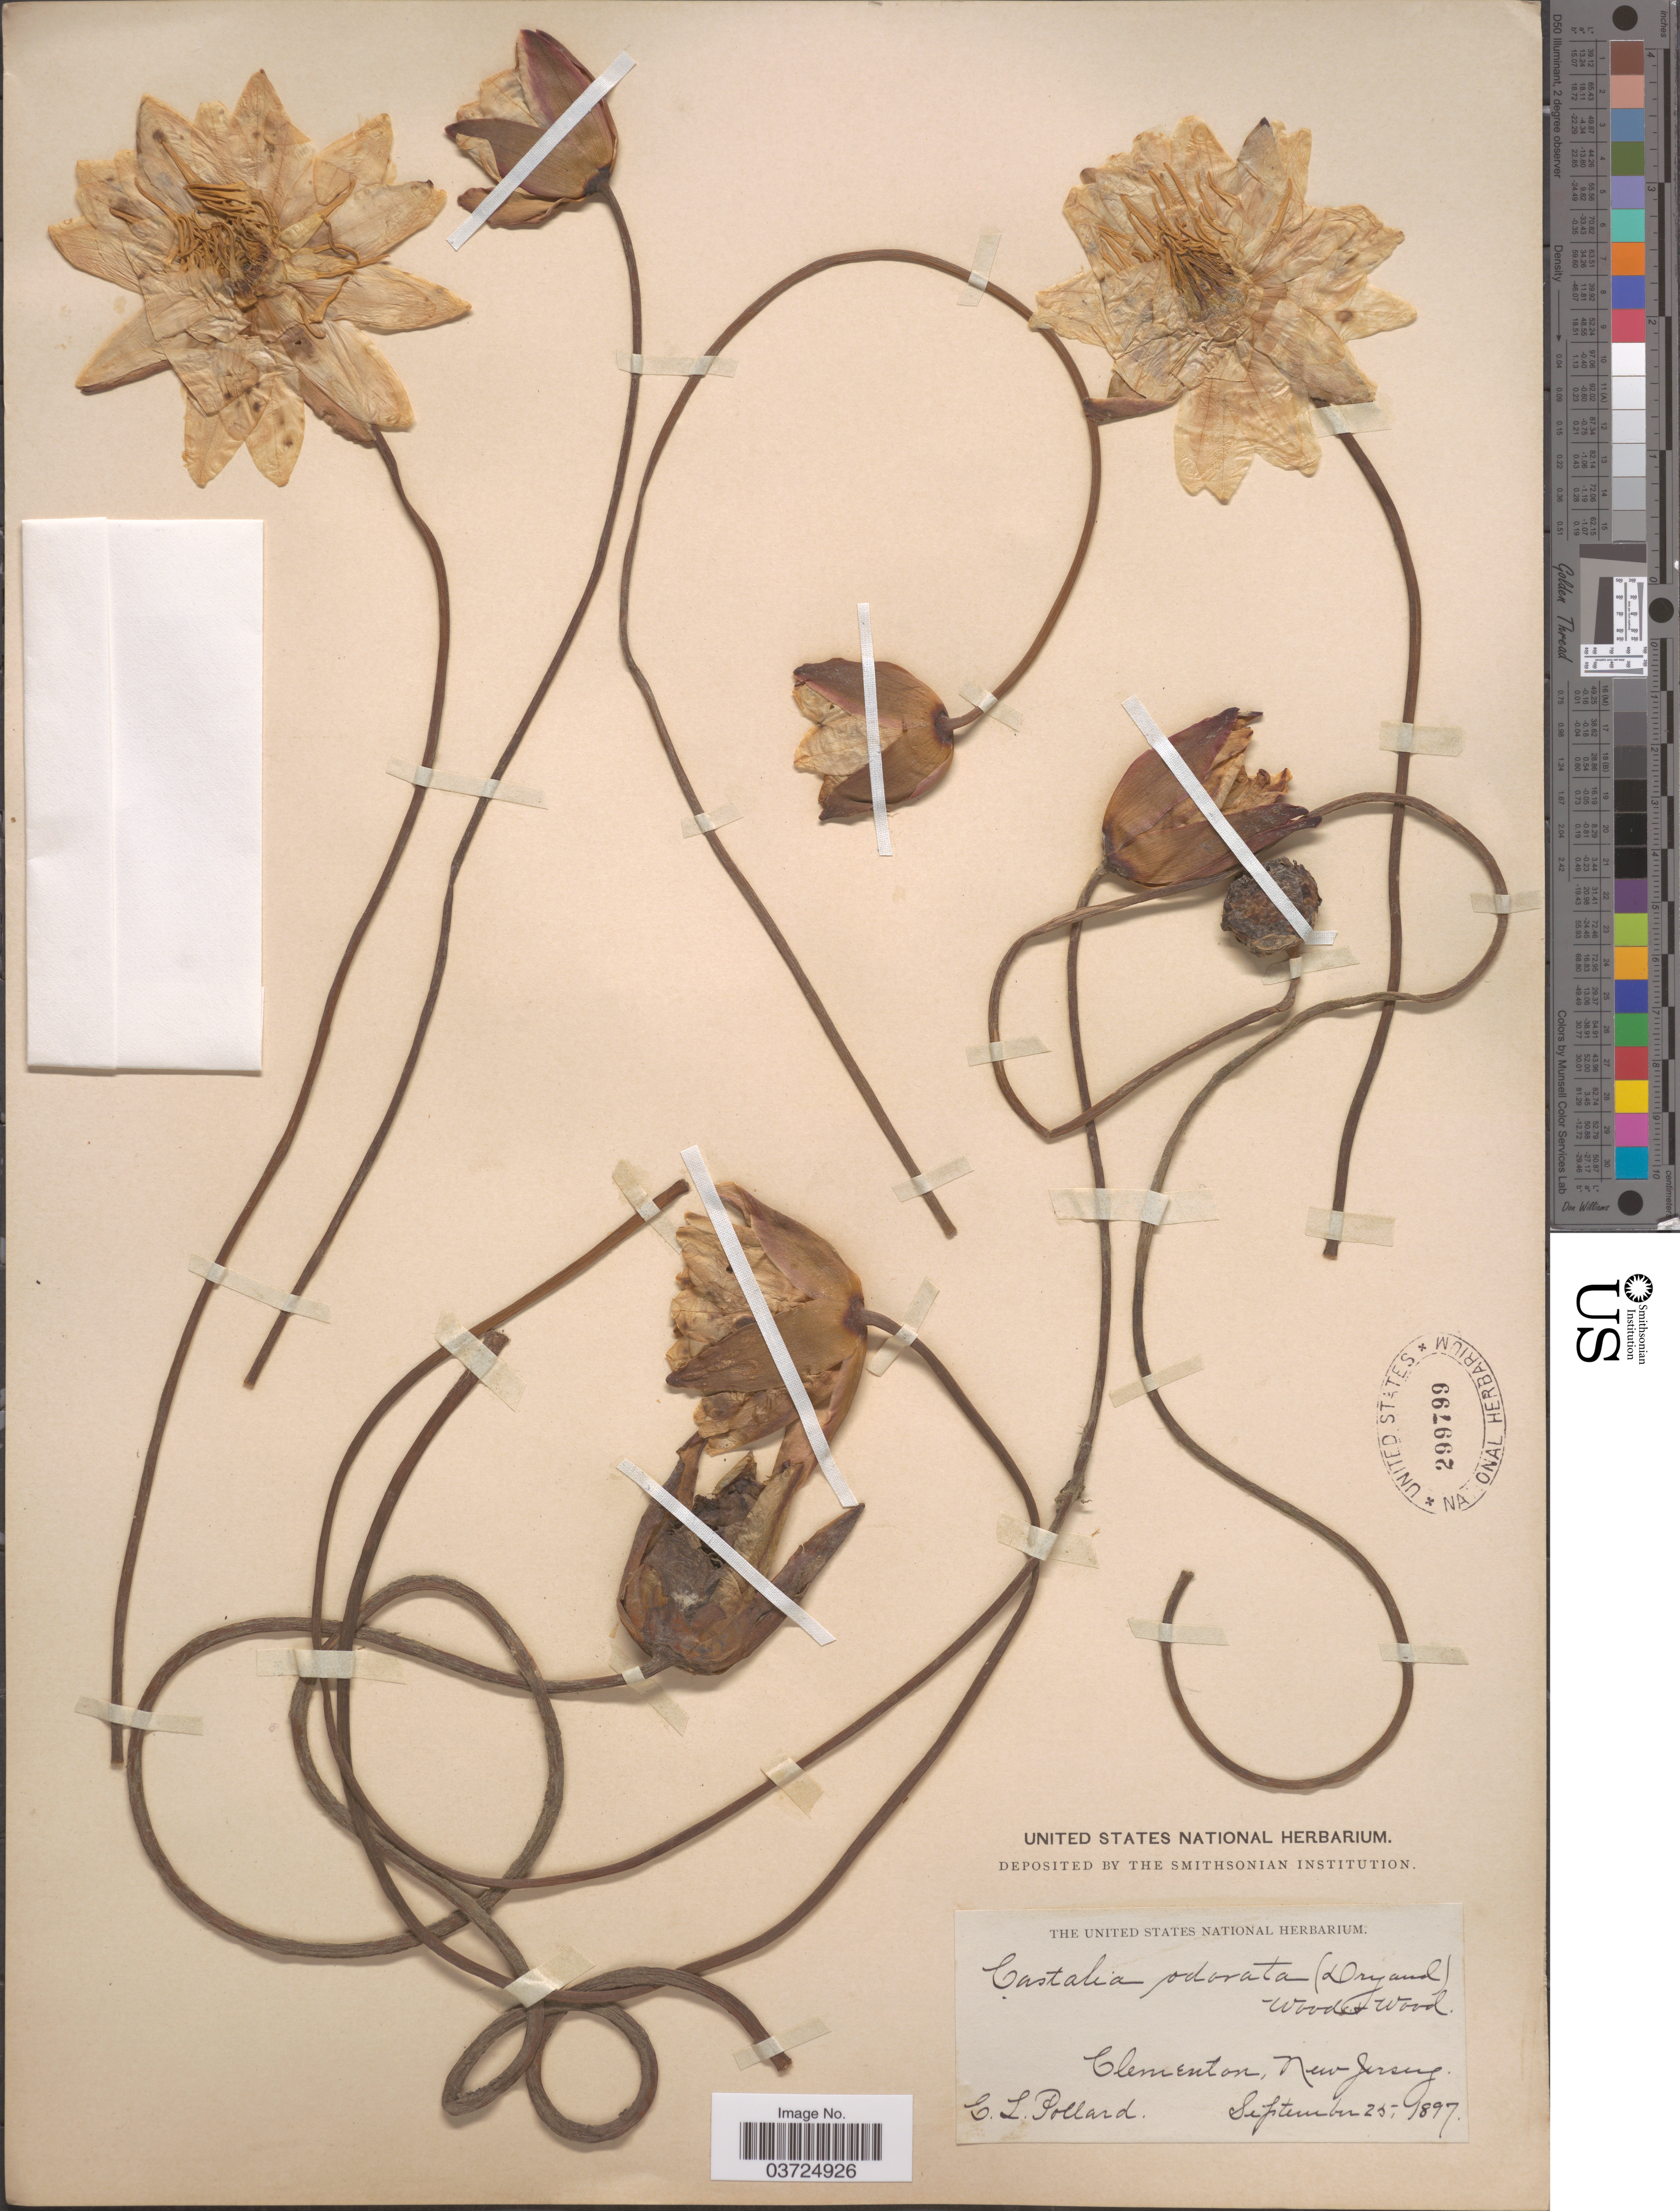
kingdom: Plantae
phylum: Tracheophyta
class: Magnoliopsida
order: Nymphaeales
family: Nymphaeaceae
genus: Nymphaea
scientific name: Nymphaea odorata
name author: Aiton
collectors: C. L. Pollard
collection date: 1897-09-25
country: United States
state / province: New Jersey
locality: Clementon.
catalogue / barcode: US 299799